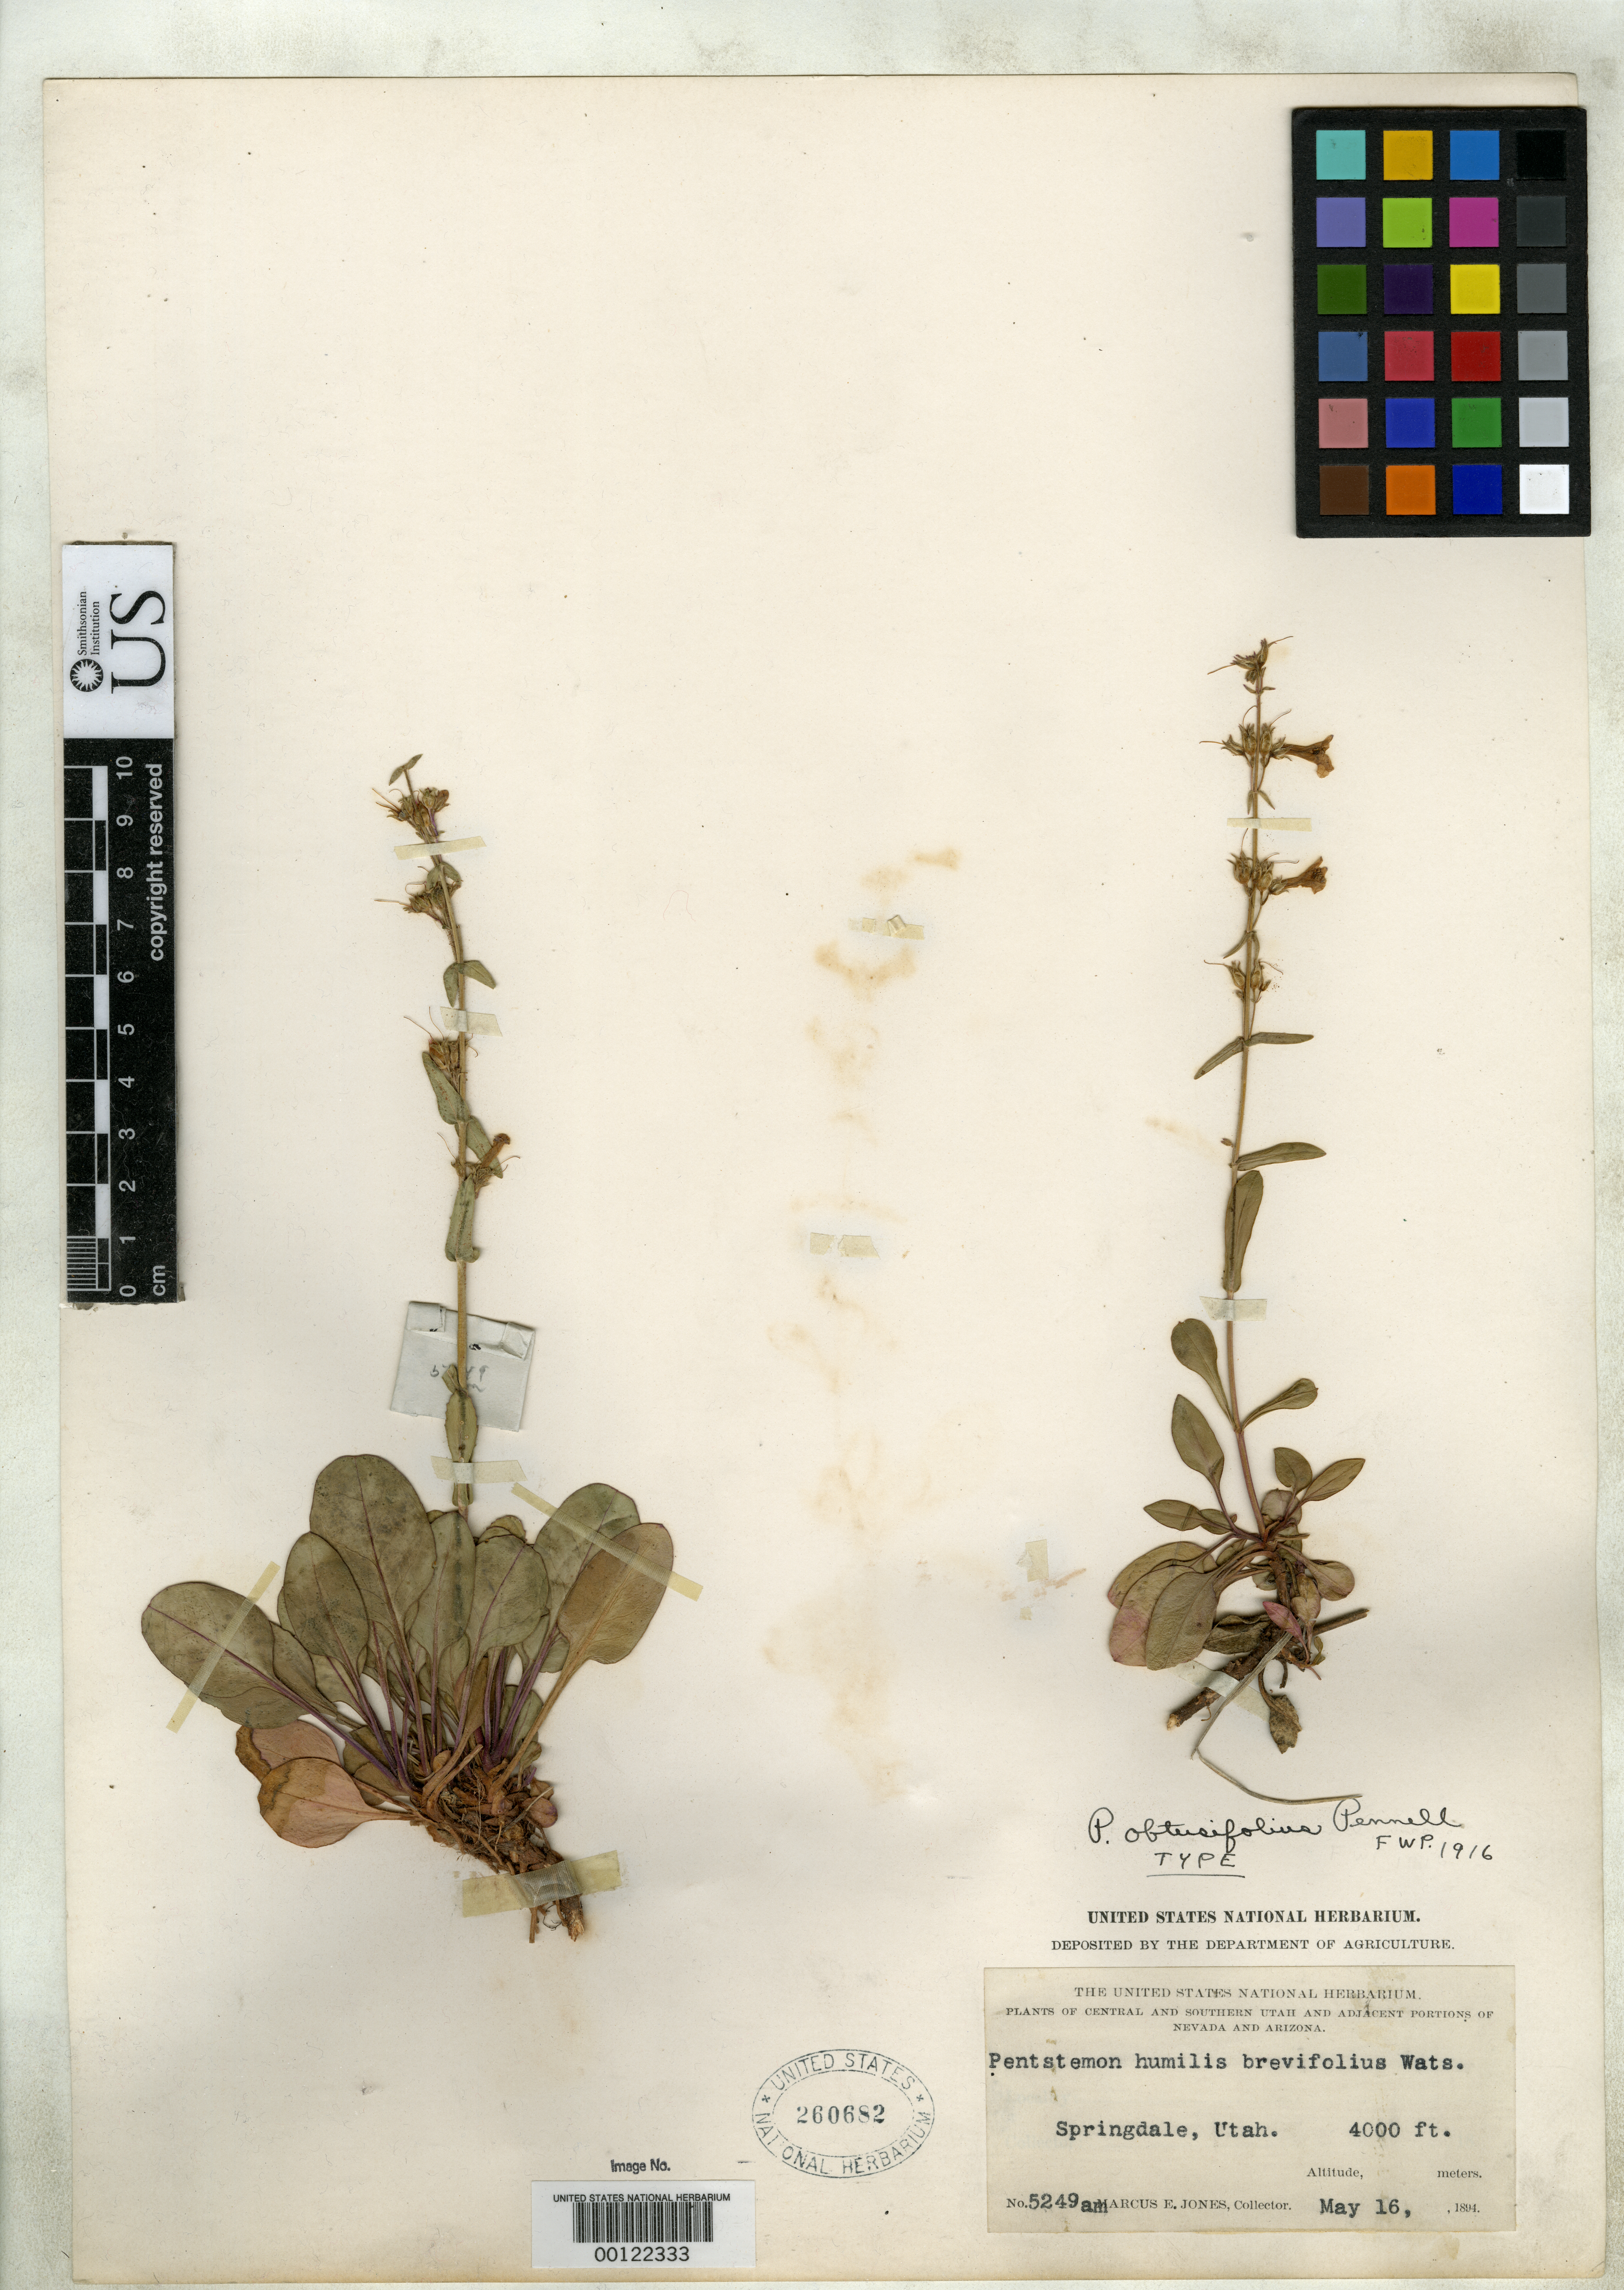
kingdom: Plantae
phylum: Tracheophyta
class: Magnoliopsida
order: Lamiales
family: Plantaginaceae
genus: Penstemon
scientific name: Penstemon obtusifolius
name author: Pennell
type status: Holotype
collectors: M. E. Jones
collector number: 5249 am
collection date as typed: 16 May 1894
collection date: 1894-05-16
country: United States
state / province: Utah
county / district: Washington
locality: Springdale.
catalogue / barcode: US 260682